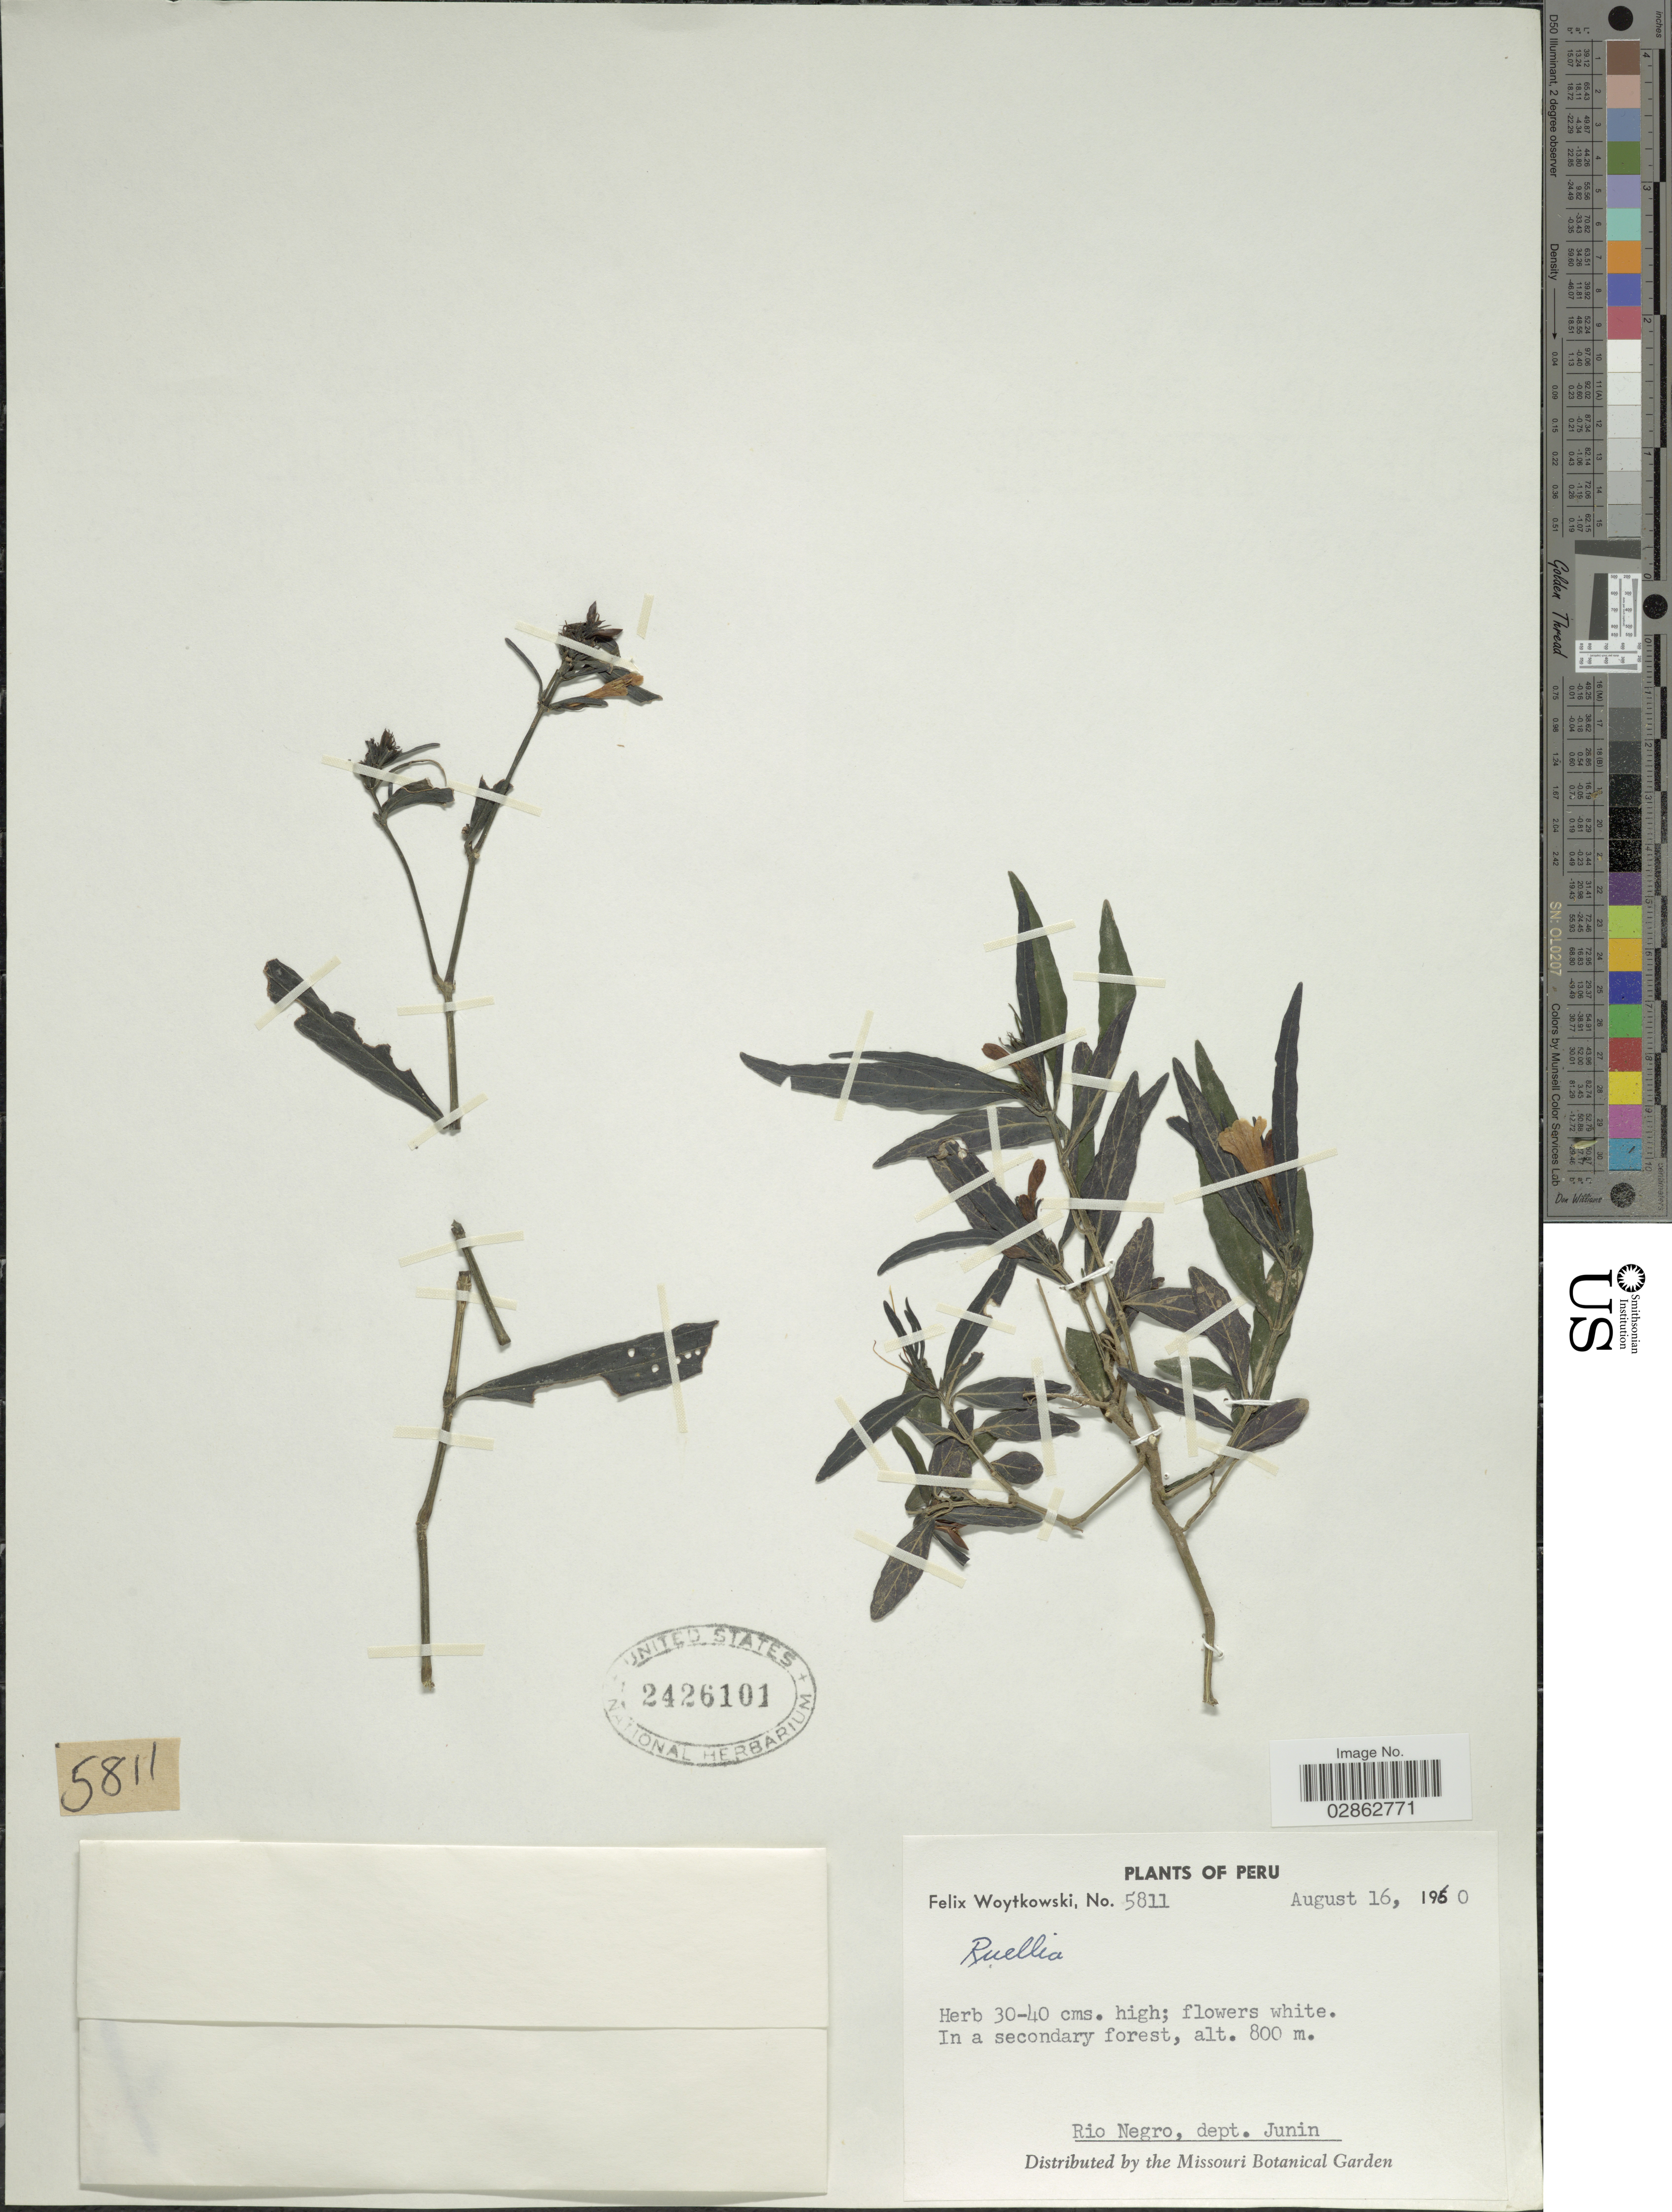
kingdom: Plantae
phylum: Tracheophyta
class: Magnoliopsida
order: Lamiales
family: Acanthaceae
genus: Ruellia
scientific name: Ruellia sp.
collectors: F. Woytkowski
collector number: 5811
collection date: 1960-08-16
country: Peru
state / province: Junín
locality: Rio Negro, dept. Junin.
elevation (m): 800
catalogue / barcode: US 2426101